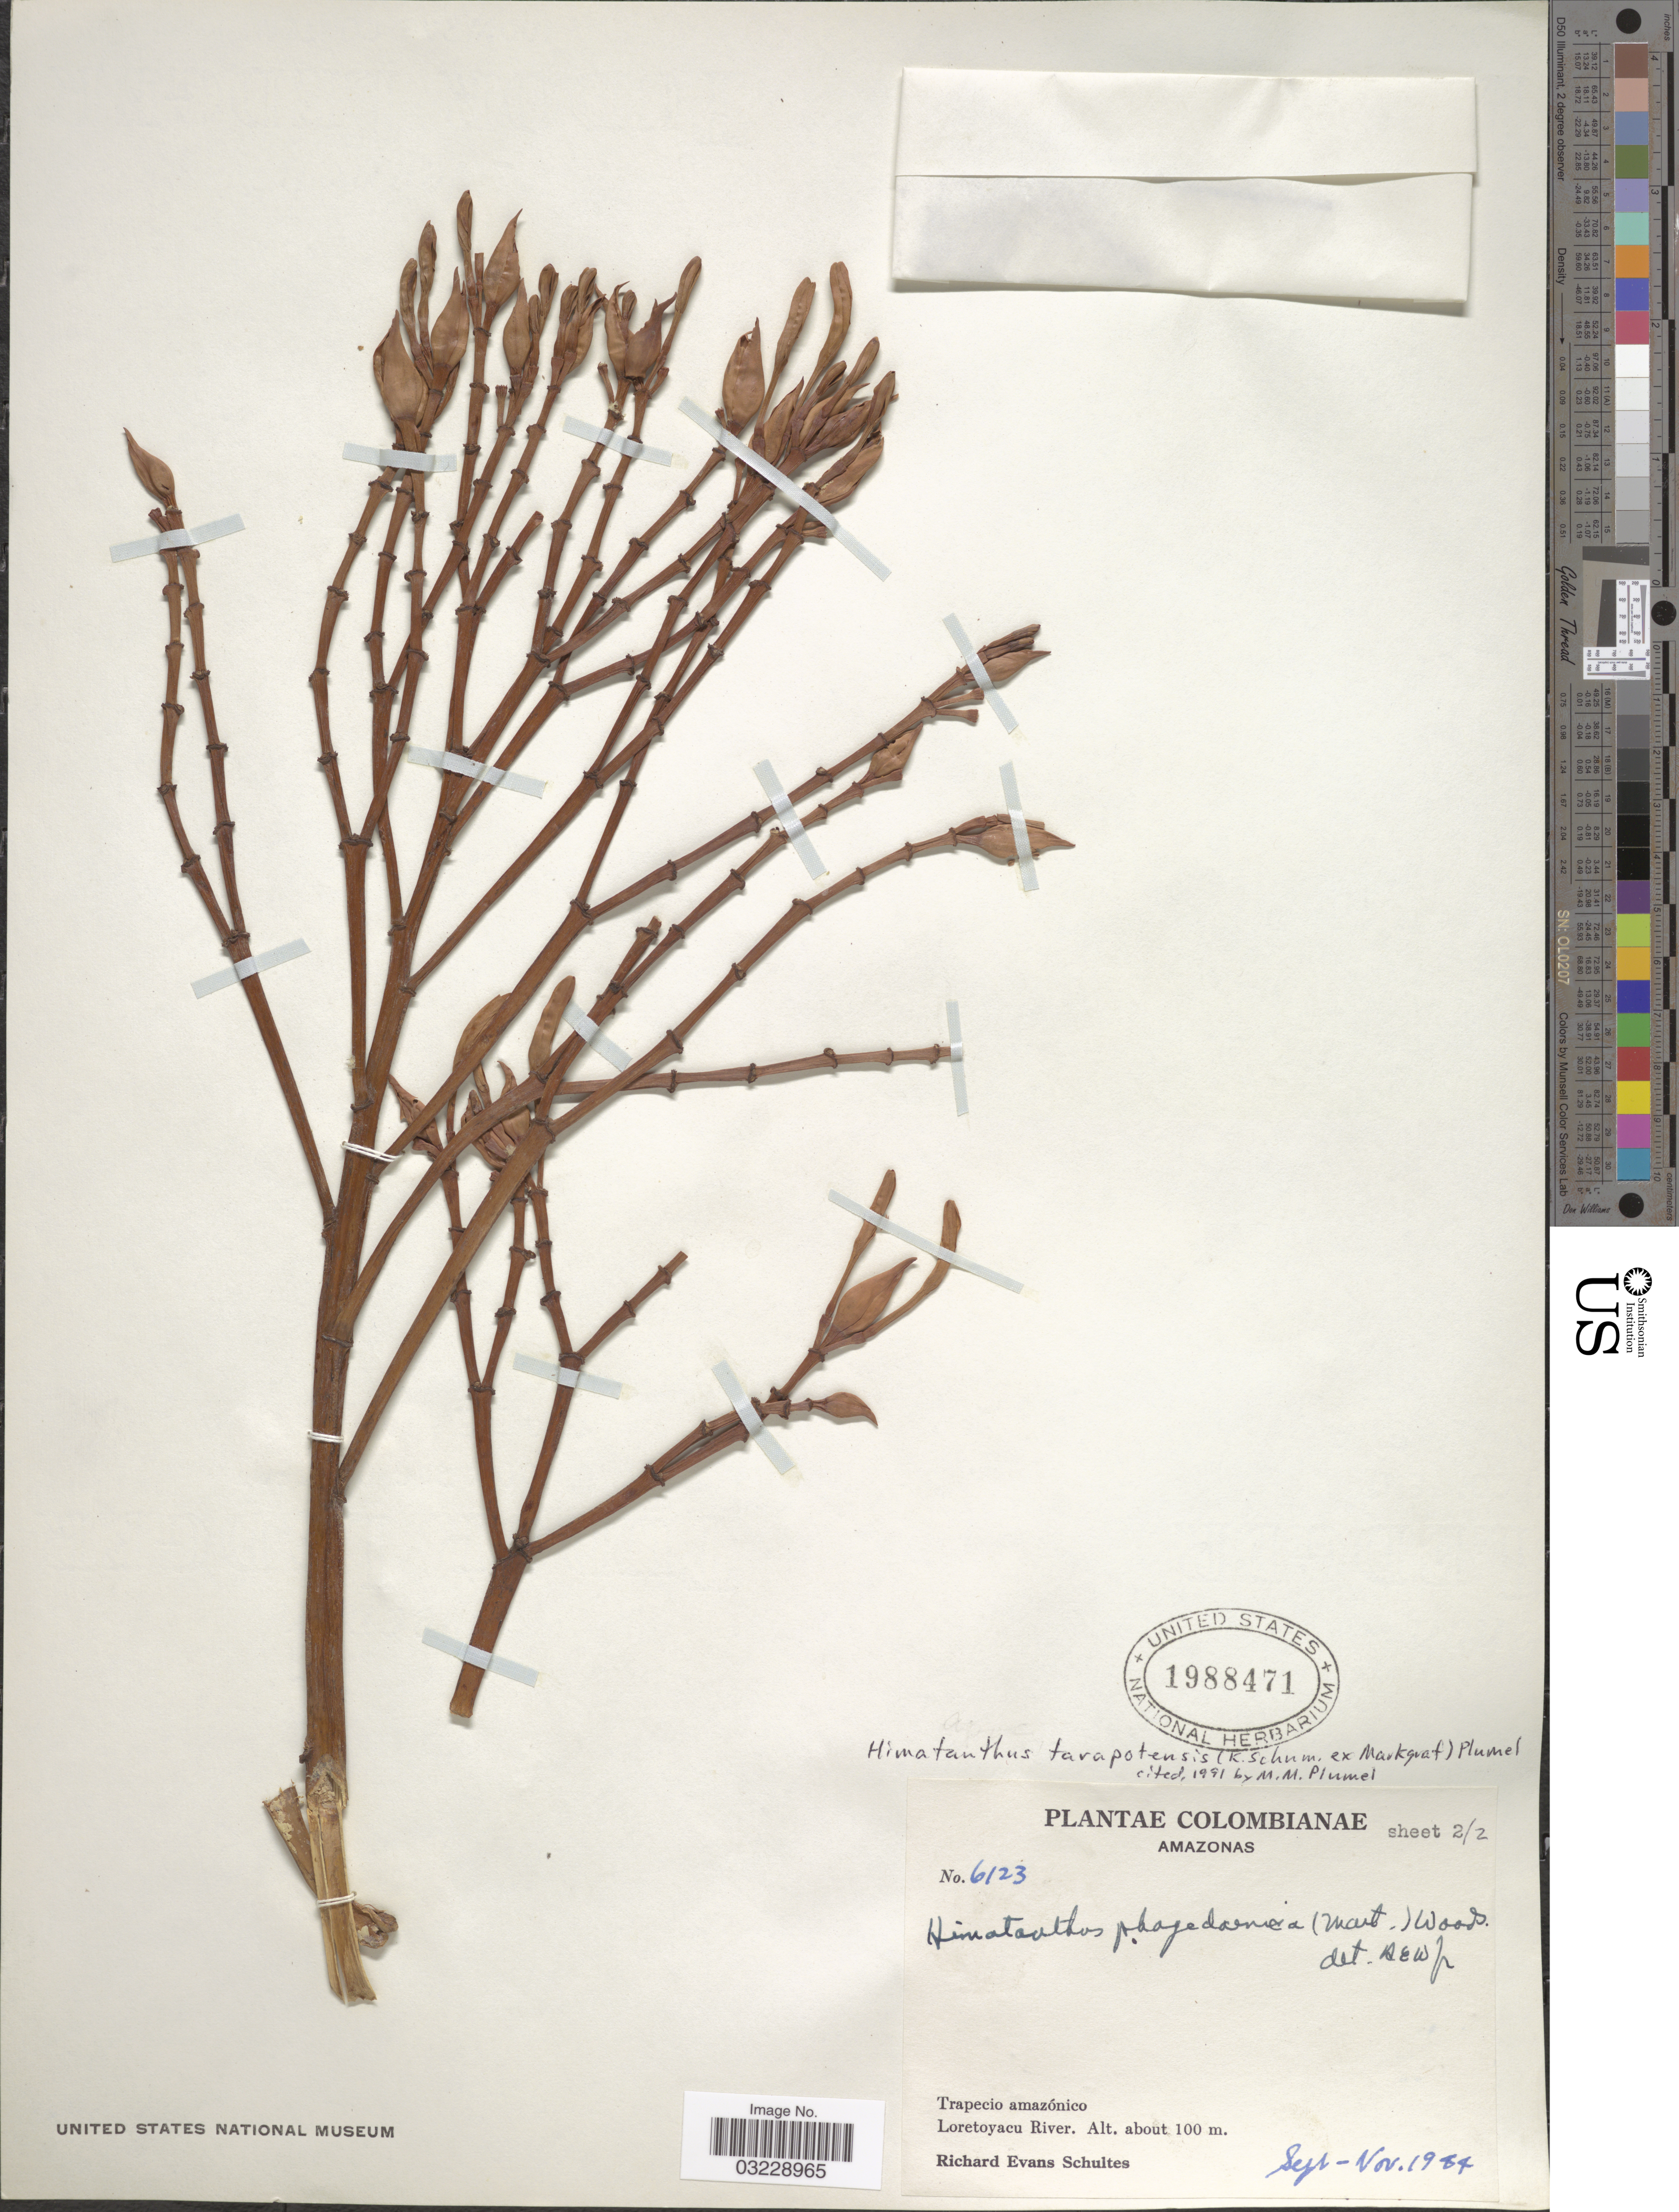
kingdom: Plantae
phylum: Tracheophyta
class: Magnoliopsida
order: Gentianales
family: Apocynaceae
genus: Himatanthus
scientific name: Himatanthus tarapotensis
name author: (K. Schum. ex Markgr.) Plumel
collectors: R. E. Schultes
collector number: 6123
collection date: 1944-09/1944-11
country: Colombia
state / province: Amazônas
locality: Trapecio amazónico. Loretoyacu River.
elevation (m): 100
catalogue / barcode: US 1988471